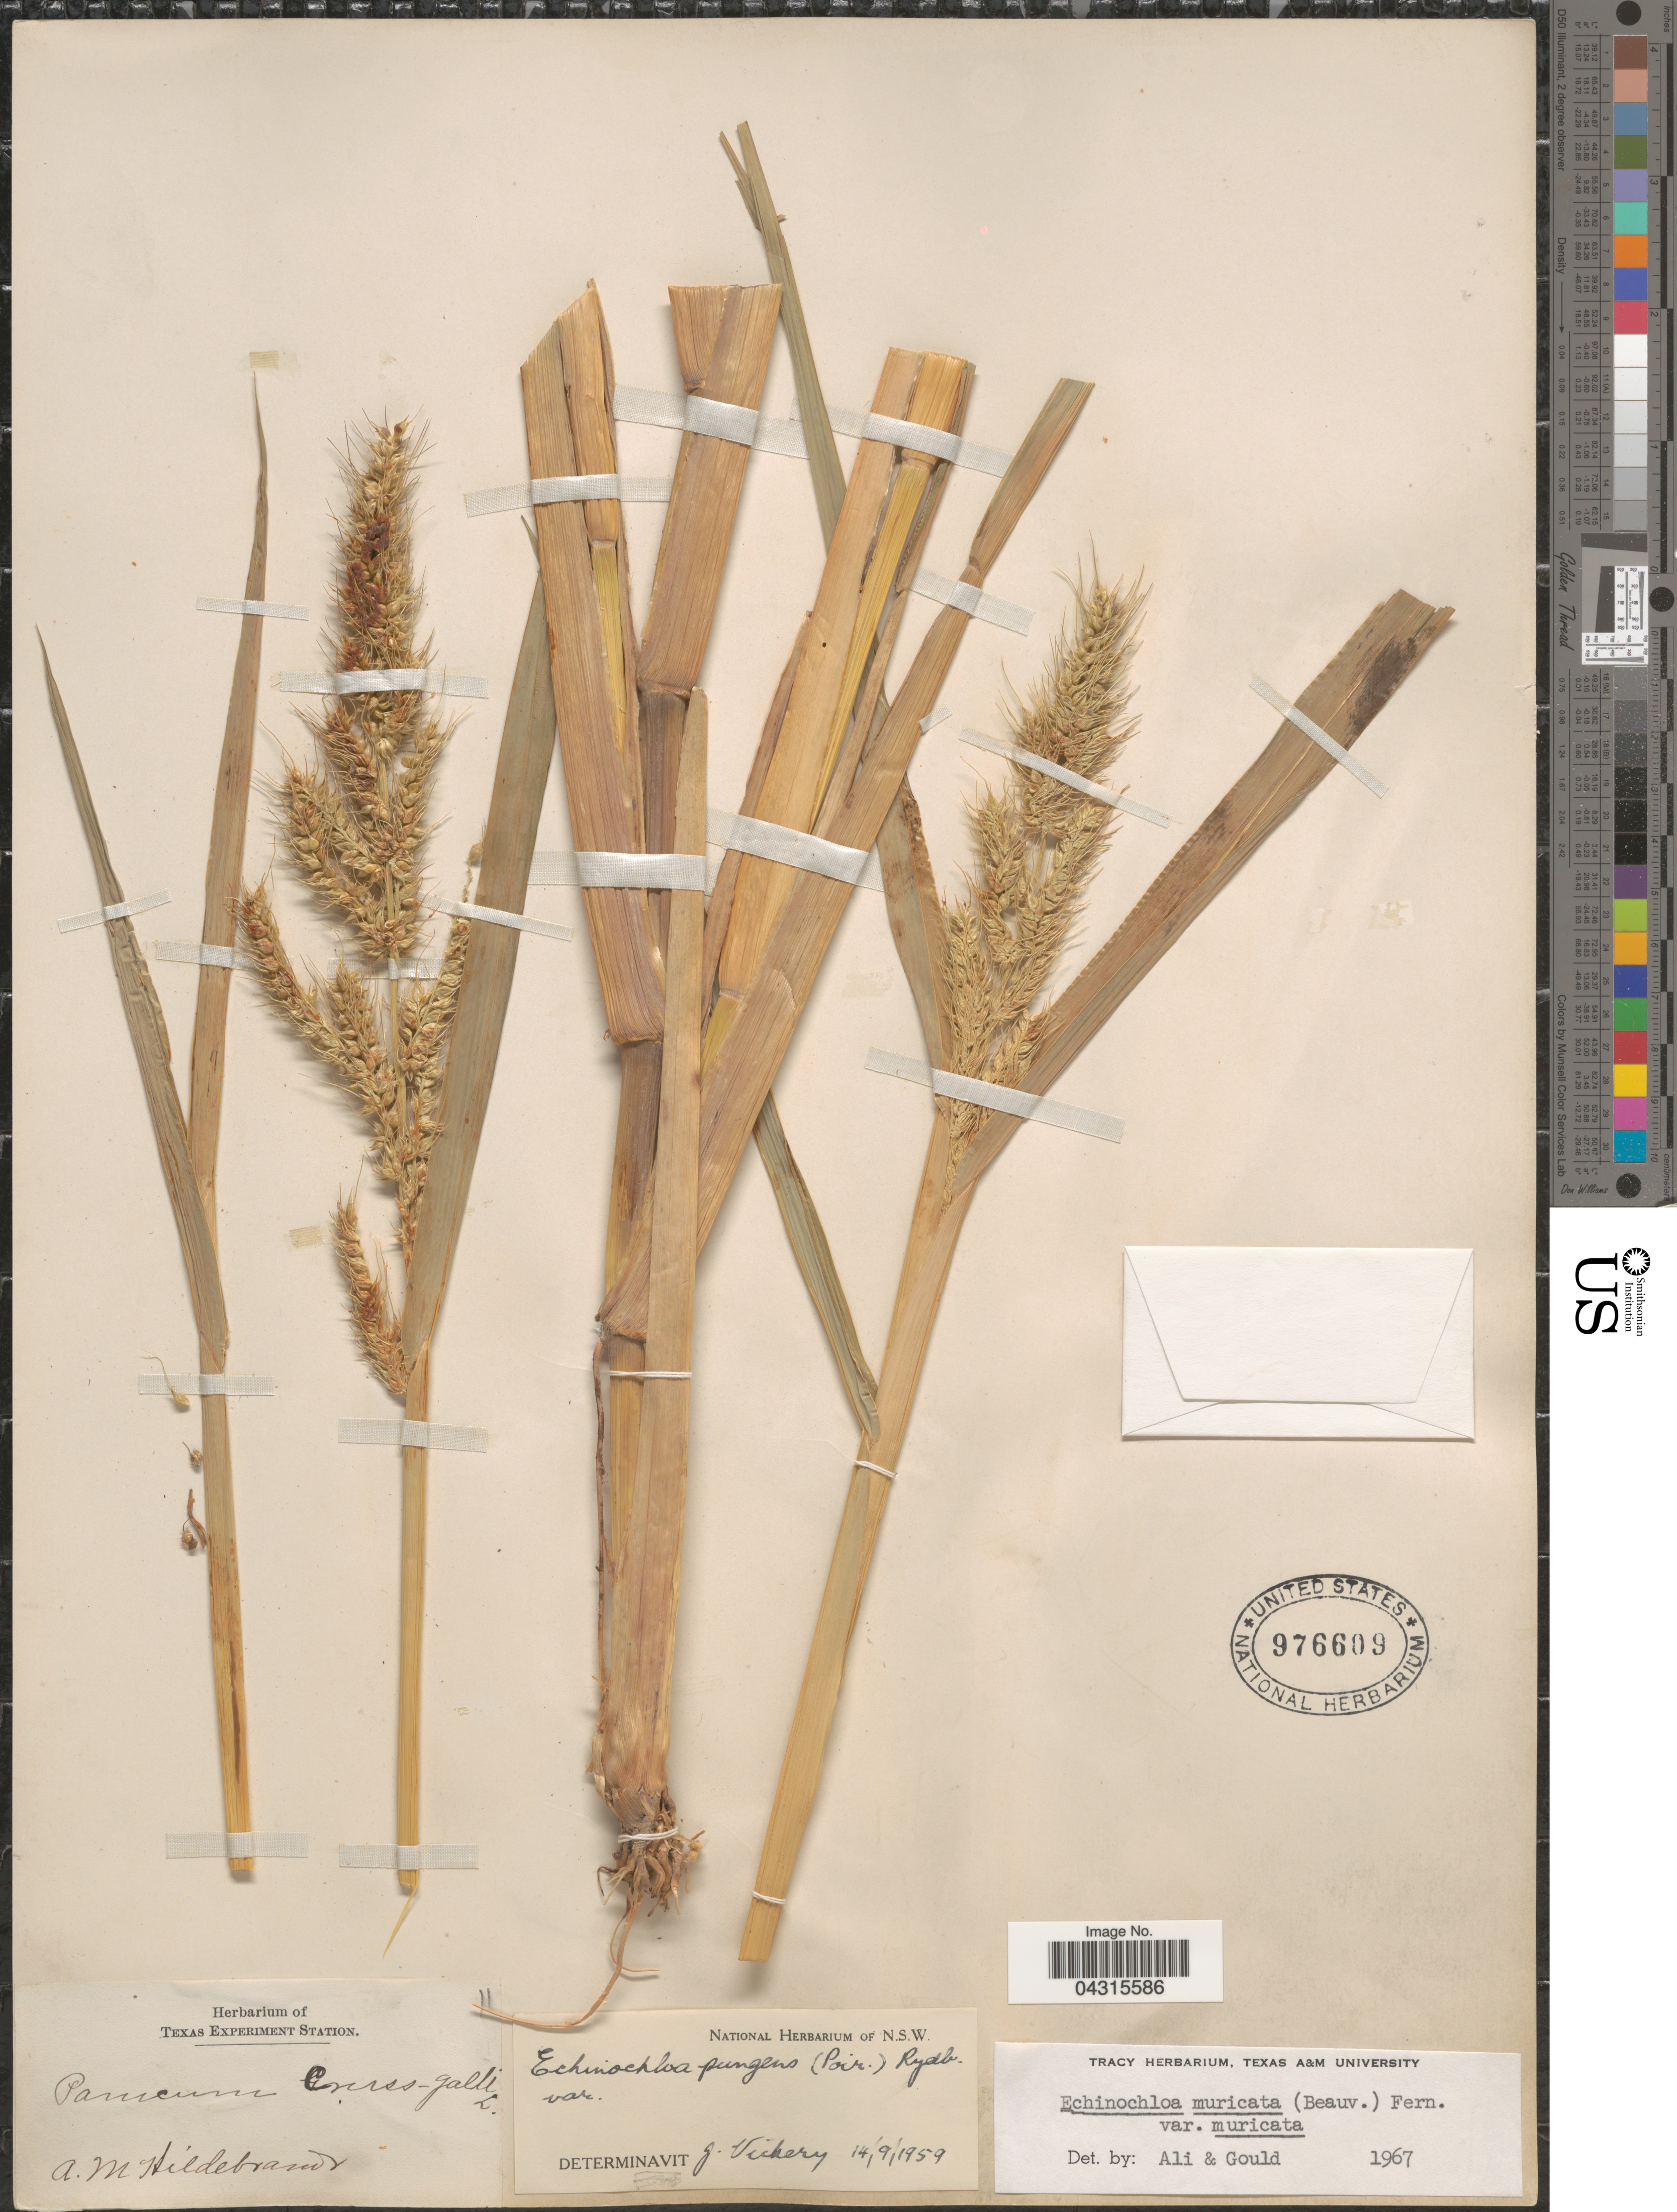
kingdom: Plantae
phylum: Tracheophyta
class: Liliopsida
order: Poales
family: Poaceae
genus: Echinochloa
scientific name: Echinochloa muricata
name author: (P. Beauv.) Fernald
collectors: A. Hildebrandt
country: United States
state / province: Texas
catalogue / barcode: US 976609